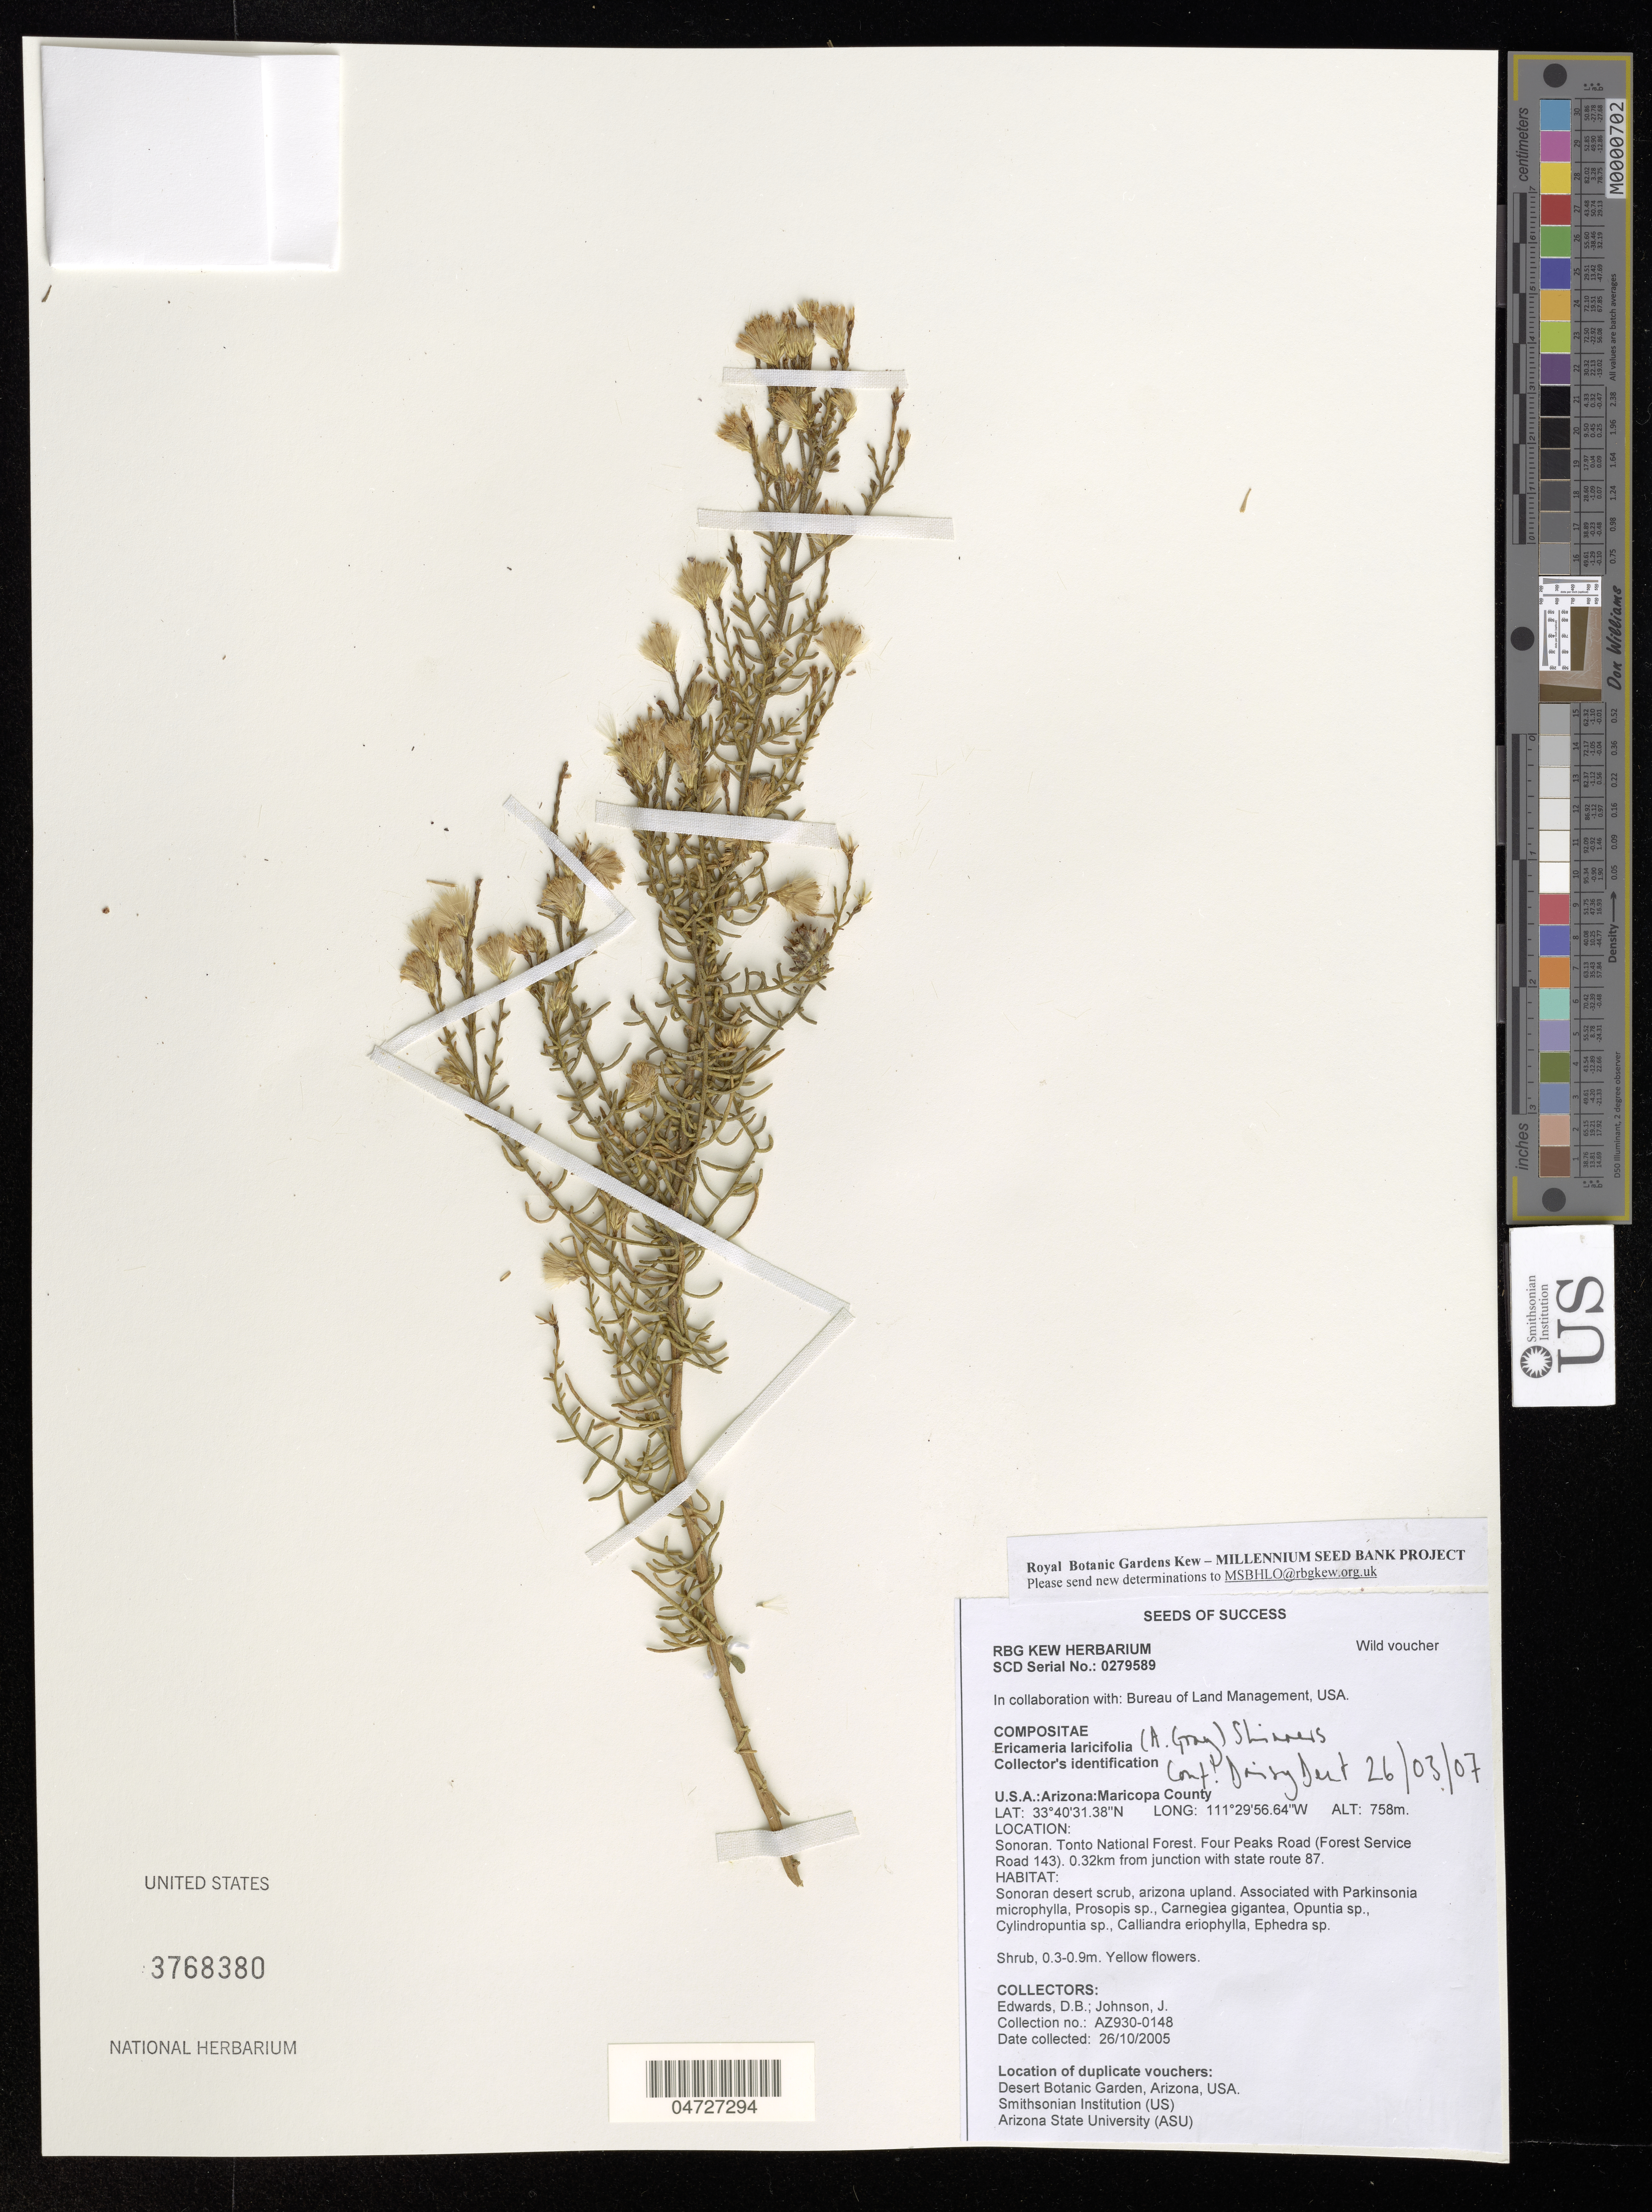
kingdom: Plantae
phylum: Tracheophyta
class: Magnoliopsida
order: Asterales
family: Asteraceae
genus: Ericameria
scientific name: Ericameria laricifolia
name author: (A. Gray) Shinners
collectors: D. Edwards & J. Johnson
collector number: AZ930-0148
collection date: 2005-10-26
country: United States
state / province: Arizona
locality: Maricopa County. Sonoran. Tonto National Forest. Four Peaks Road (Forest Service Road 143). 0.32km from junction with state route 87.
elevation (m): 758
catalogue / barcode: US 3768380